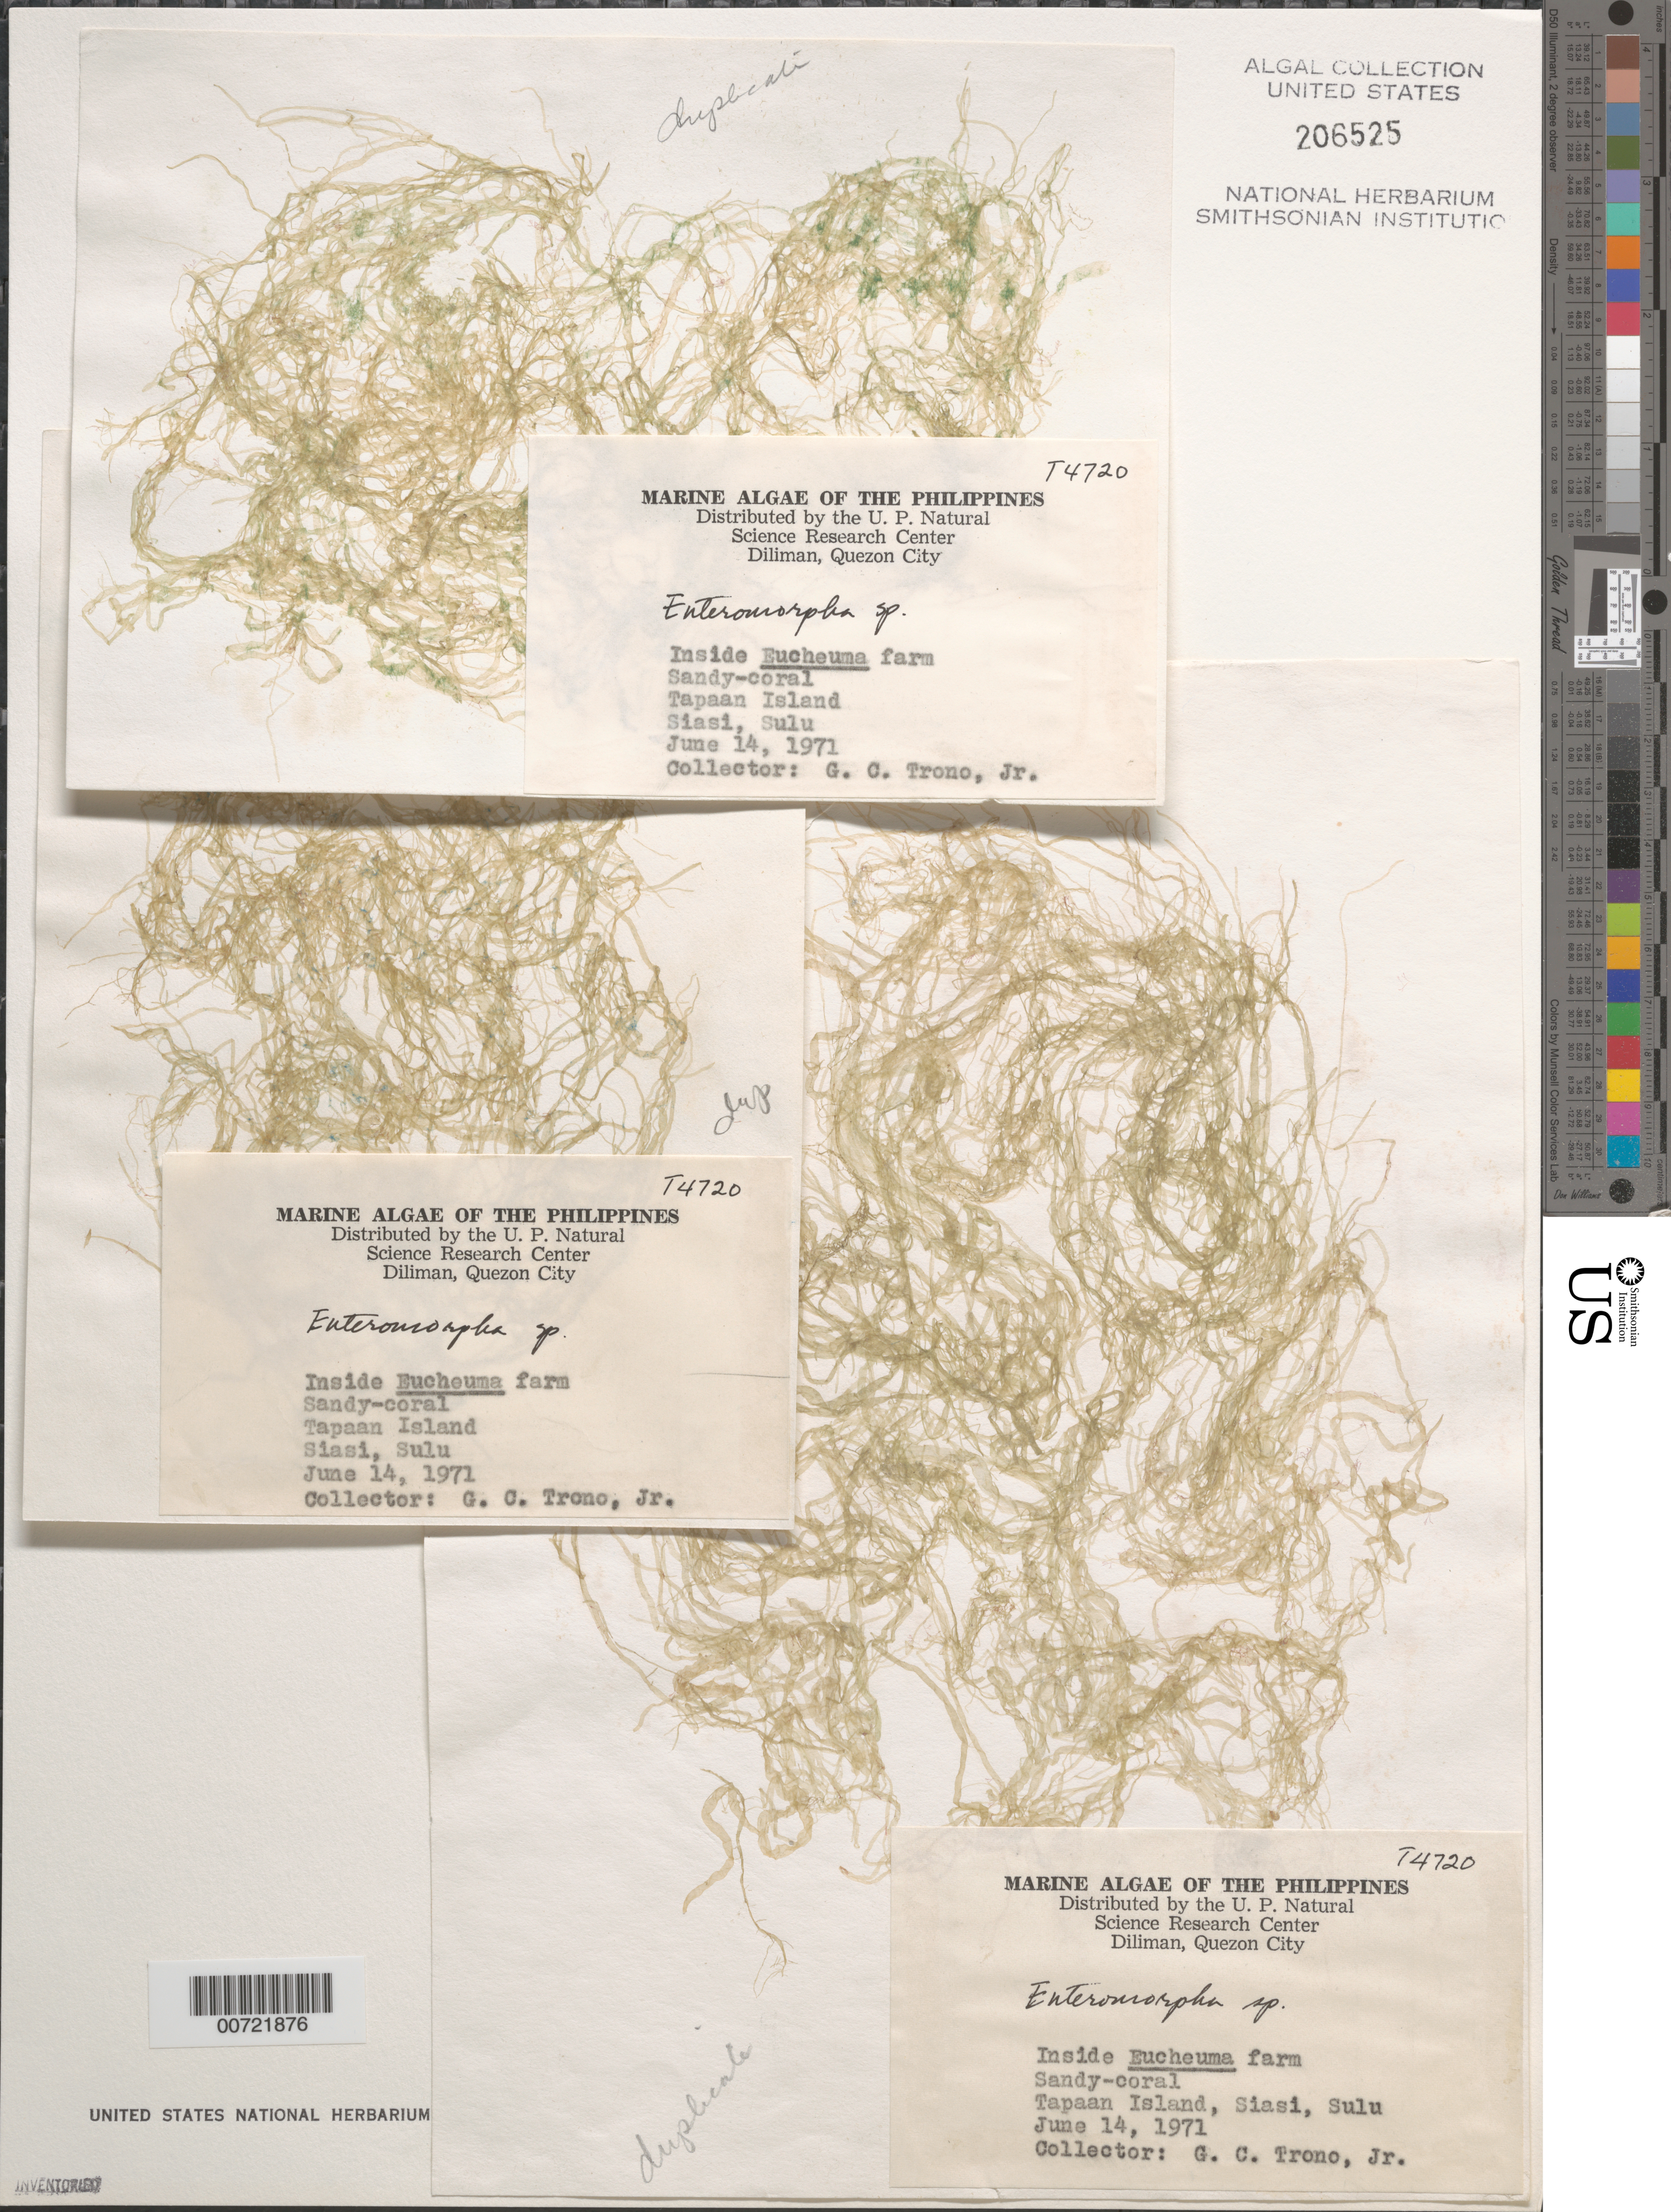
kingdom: Plantae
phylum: Chlorophyta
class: Ulvophyceae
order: Ulvales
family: Ulvaceae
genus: Ulva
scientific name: Ulva sp.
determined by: Algae name updating Project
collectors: G. Trono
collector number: T4720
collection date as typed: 14 Jun 1971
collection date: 1971-06-14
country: Philippines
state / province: Muslim Mindanao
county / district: Sulu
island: Siasi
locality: Tapaan Island, Siasi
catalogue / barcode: US 206525